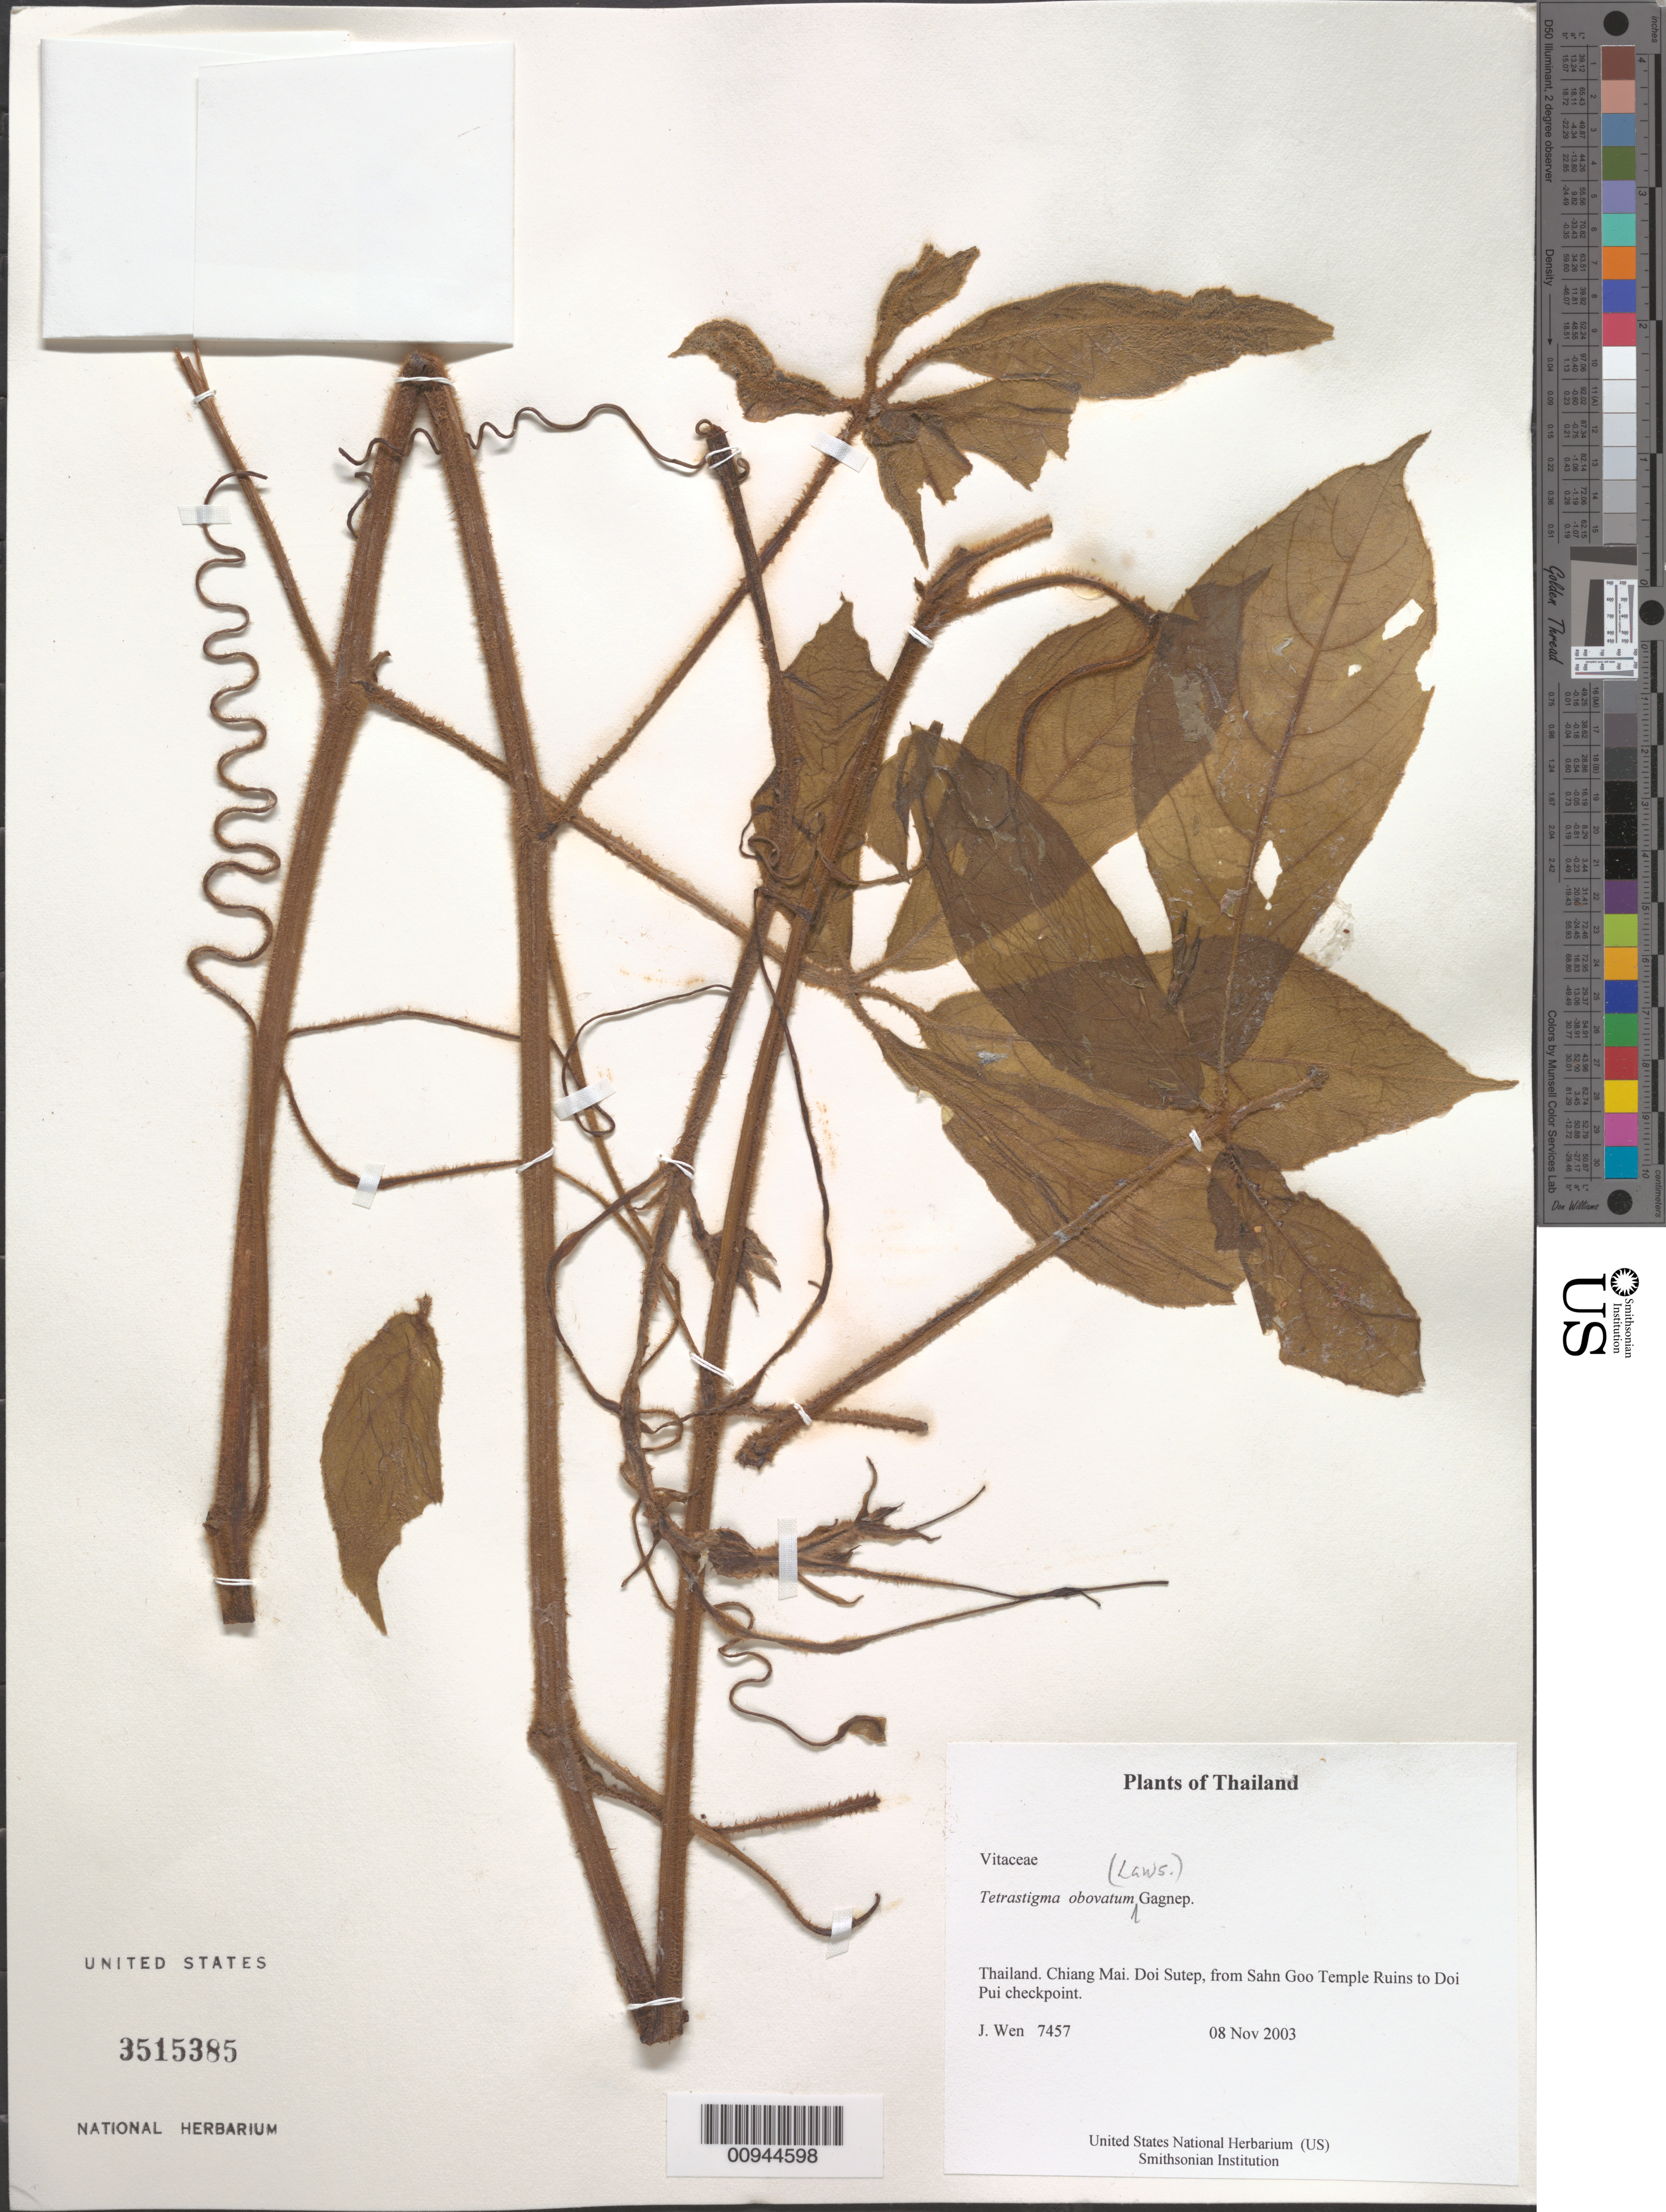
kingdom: Plantae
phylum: Tracheophyta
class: Magnoliopsida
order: Vitales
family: Vitaceae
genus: Tetrastigma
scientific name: Tetrastigma obovatum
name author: Gagnep.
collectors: J. Wen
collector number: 7457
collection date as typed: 08 Nov 2003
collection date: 2003-11-08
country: Thailand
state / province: Chiang Mai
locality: Doi Sutep, from Sahn Goo Temple Ruins to Doi Pui checkpoint.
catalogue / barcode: US 3515385